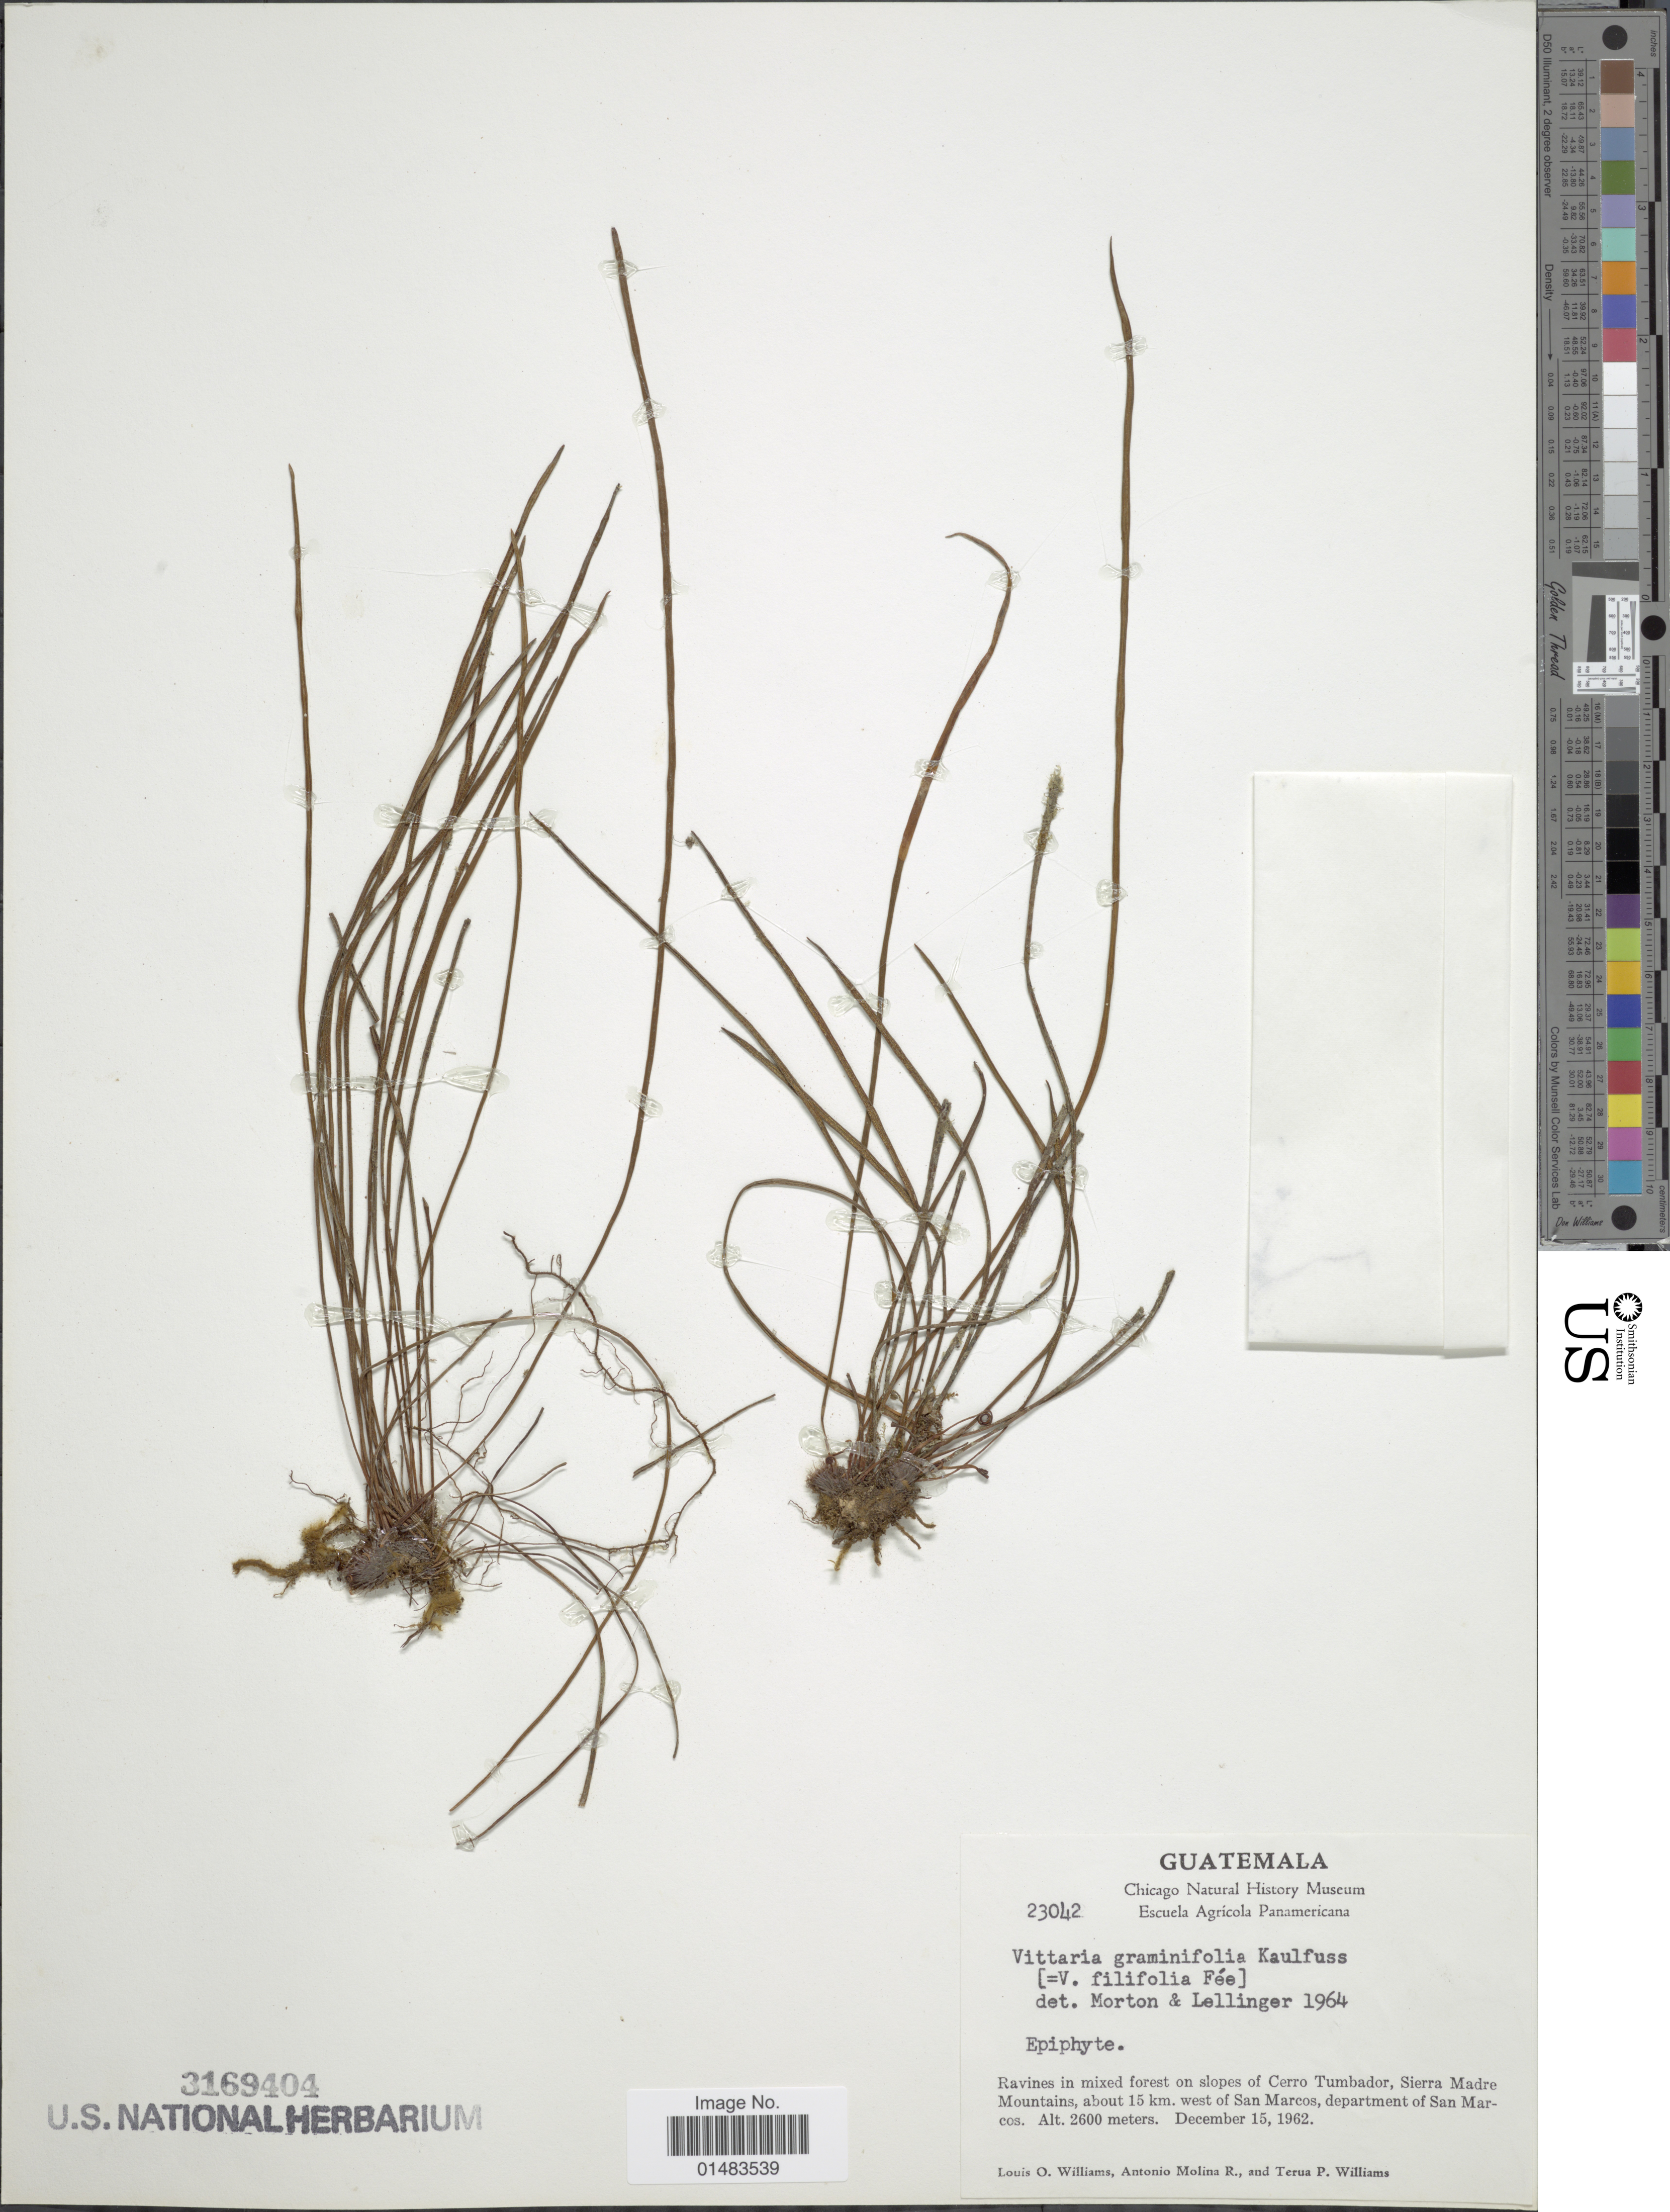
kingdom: Plantae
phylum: Tracheophyta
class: Polypodiopsida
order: Polypodiales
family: Pteridaceae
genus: Vittaria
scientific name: Vittaria graminifolia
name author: Kaulf.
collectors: L. O. Williams, A. Molina R. & T. P. Williams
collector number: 23042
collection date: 1963-12-15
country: Guatemala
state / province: San Marcos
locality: Epiphyte, Ravines in mixed forest on slopes of Cerro Tumbador, Sierra Madre Mountains, about 15 km. west of San Marcos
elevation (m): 2600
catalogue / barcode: US 3169404